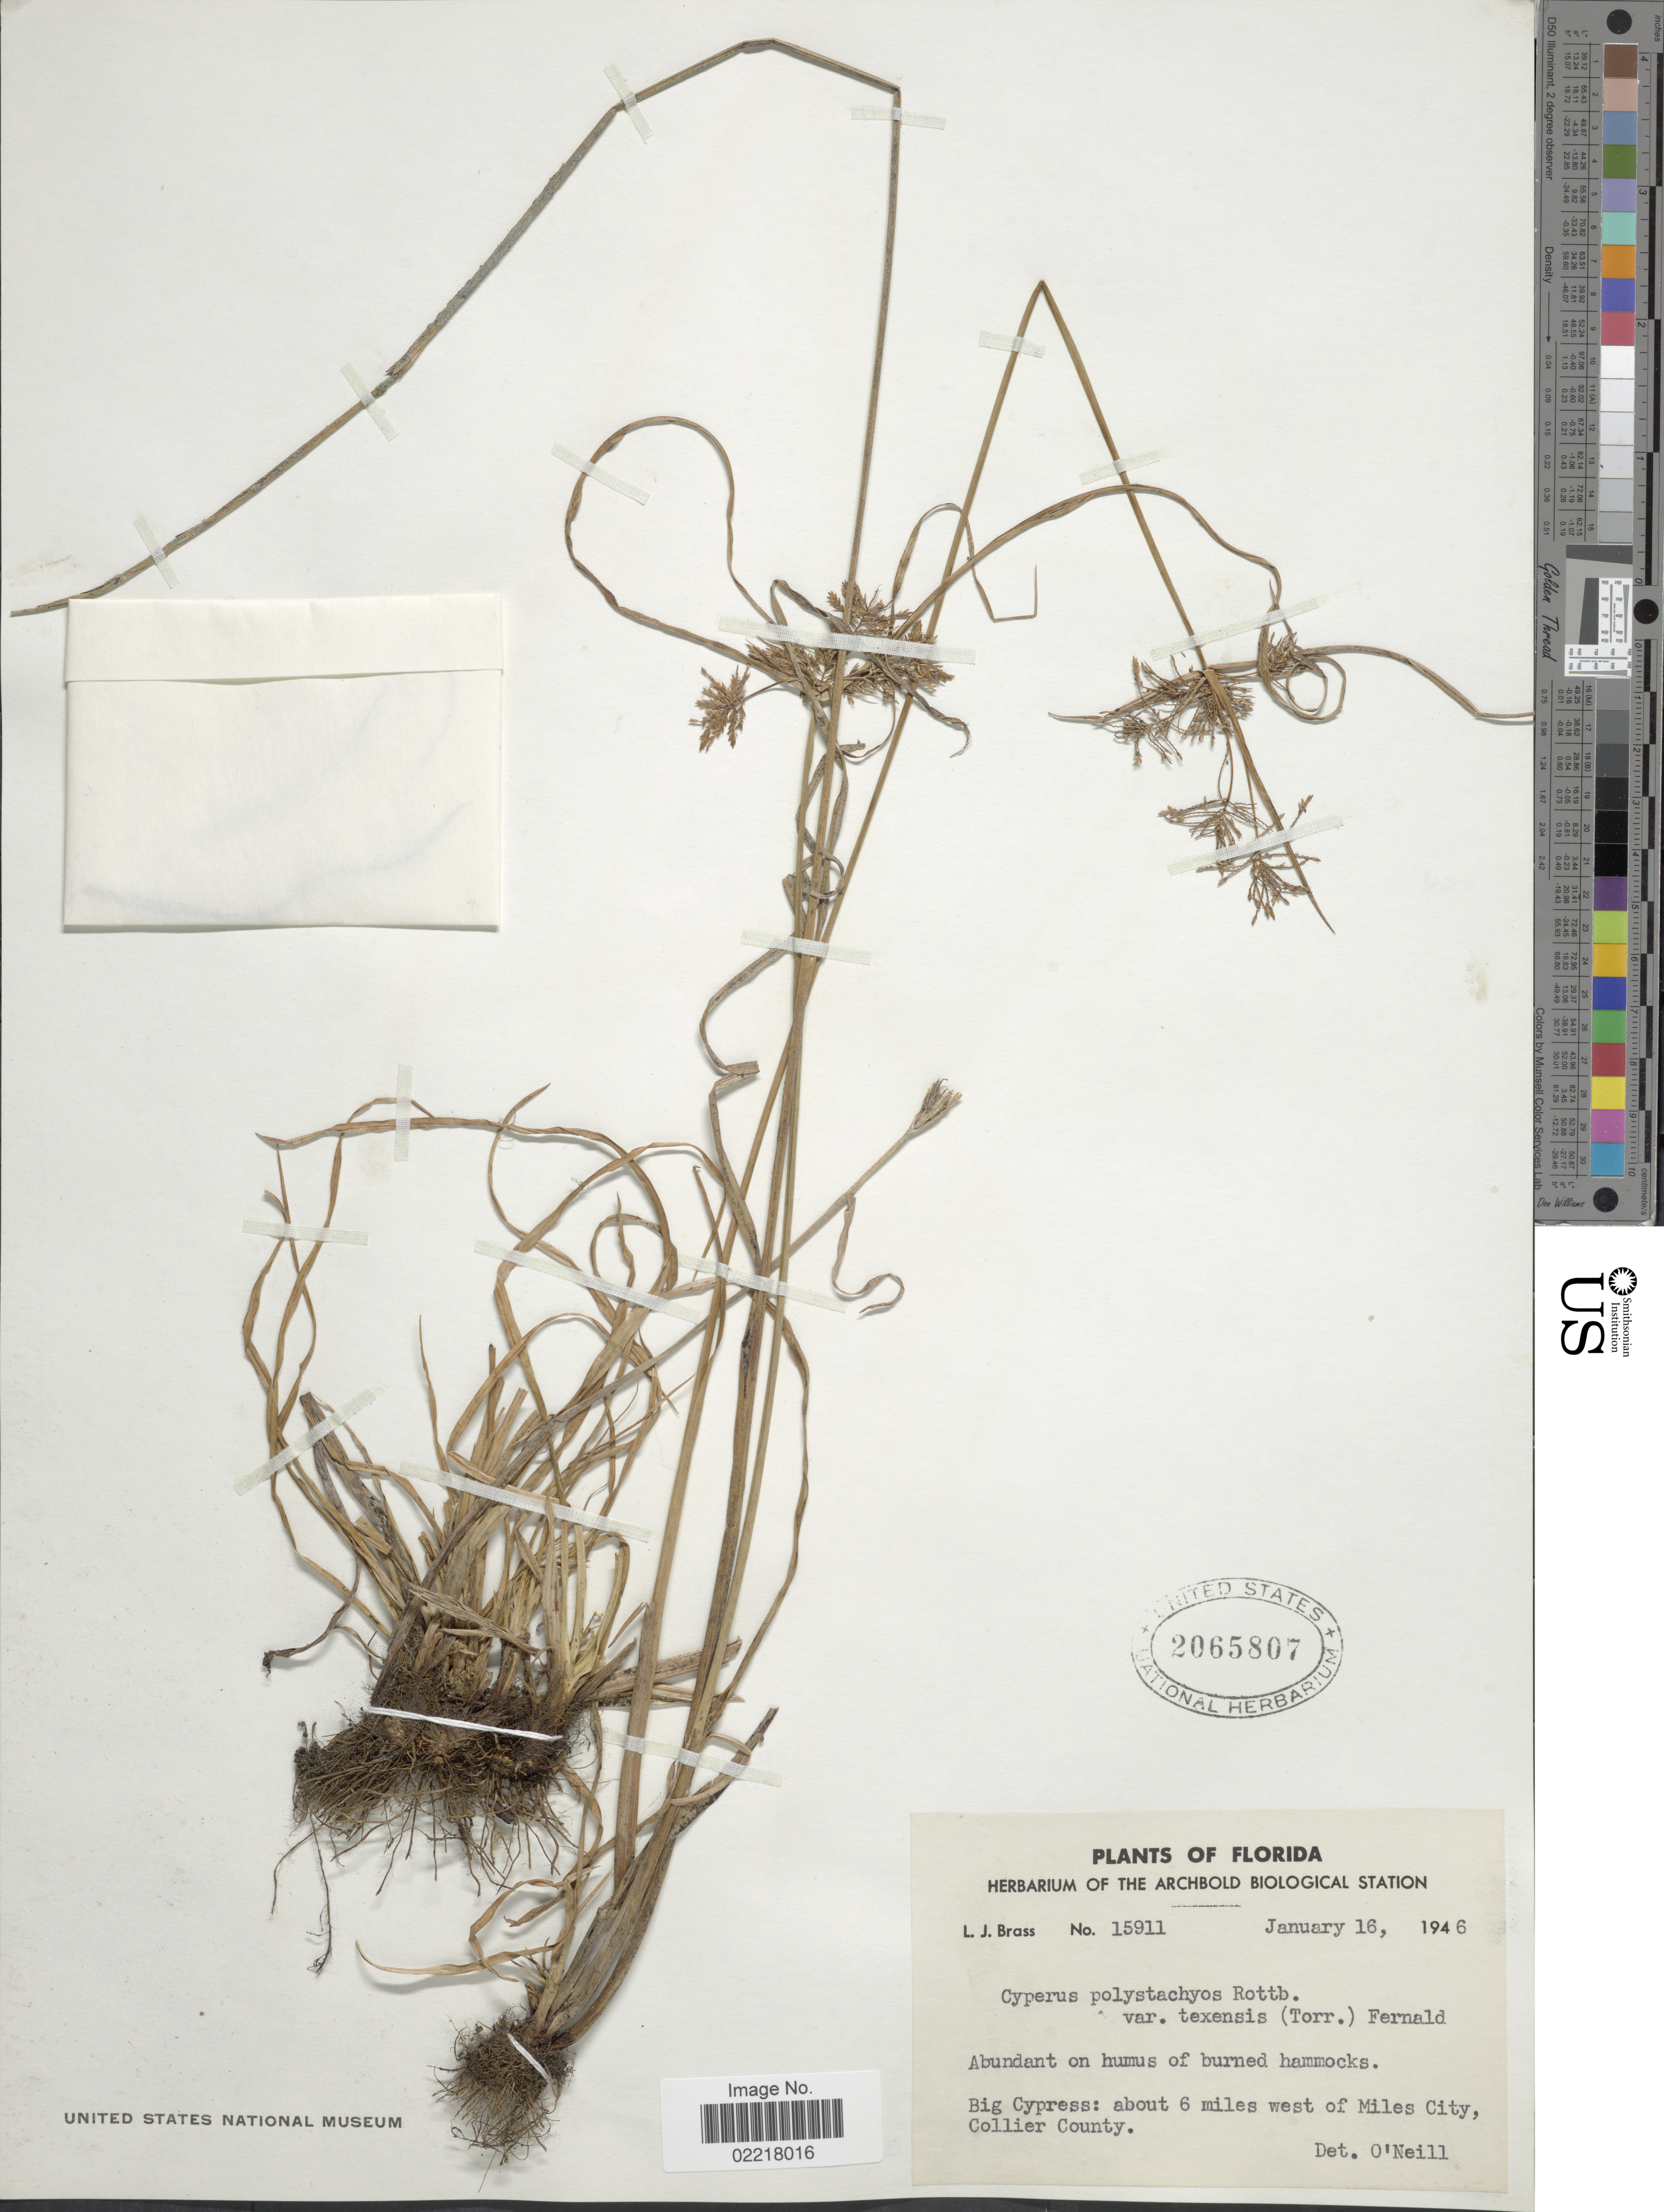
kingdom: Plantae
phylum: Tracheophyta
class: Liliopsida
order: Poales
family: Cyperaceae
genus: Cyperus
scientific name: Cyperus polystachyos var. texensis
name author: (Torr.) Fernald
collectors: L. J. Brass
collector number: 15911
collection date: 1946-01-16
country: United States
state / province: Florida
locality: Big Cypress: about 6 miles west of Miles City, Collier County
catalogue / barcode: US 2065807